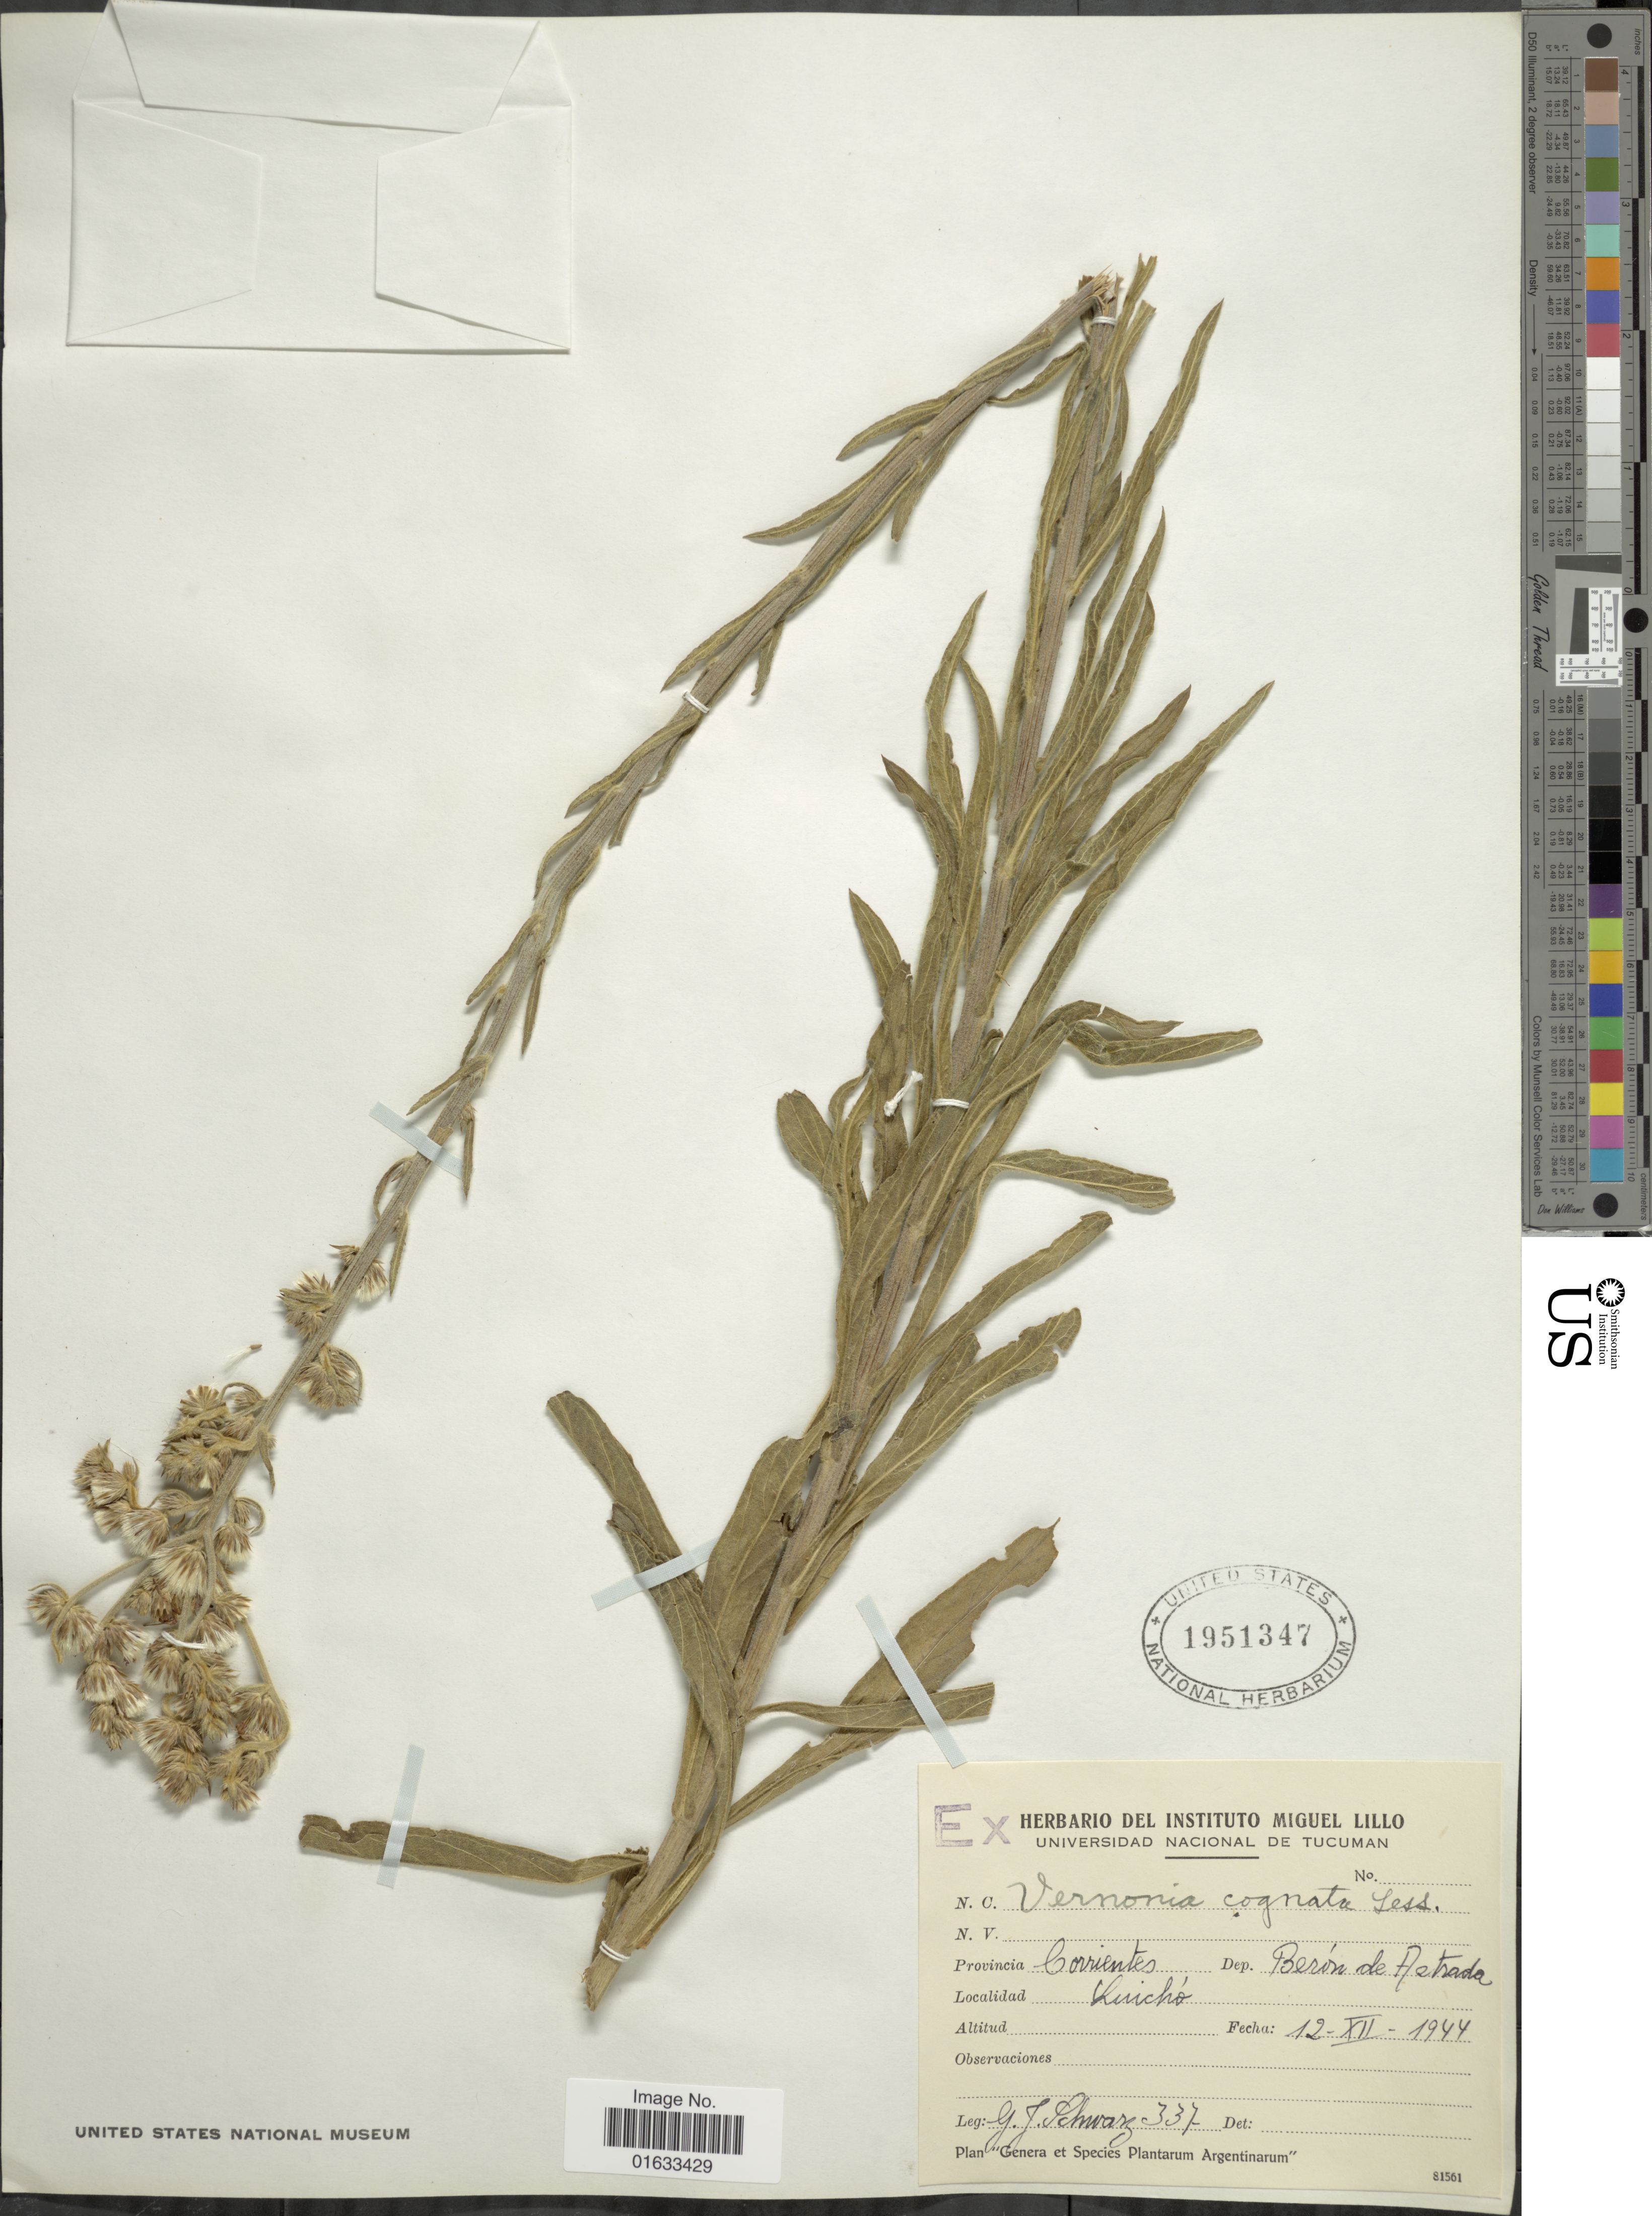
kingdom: Plantae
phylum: Tracheophyta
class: Magnoliopsida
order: Asterales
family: Asteraceae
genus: Chrysolaena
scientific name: Chrysolaena platensis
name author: (Spreng.) H. Rob.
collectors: G. J. Schwarz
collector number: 337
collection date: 1944-12-12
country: Argentina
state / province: Corrientes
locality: Provincia Corrientes, Dep.Beron de Astrada, Luicho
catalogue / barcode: US 1951347